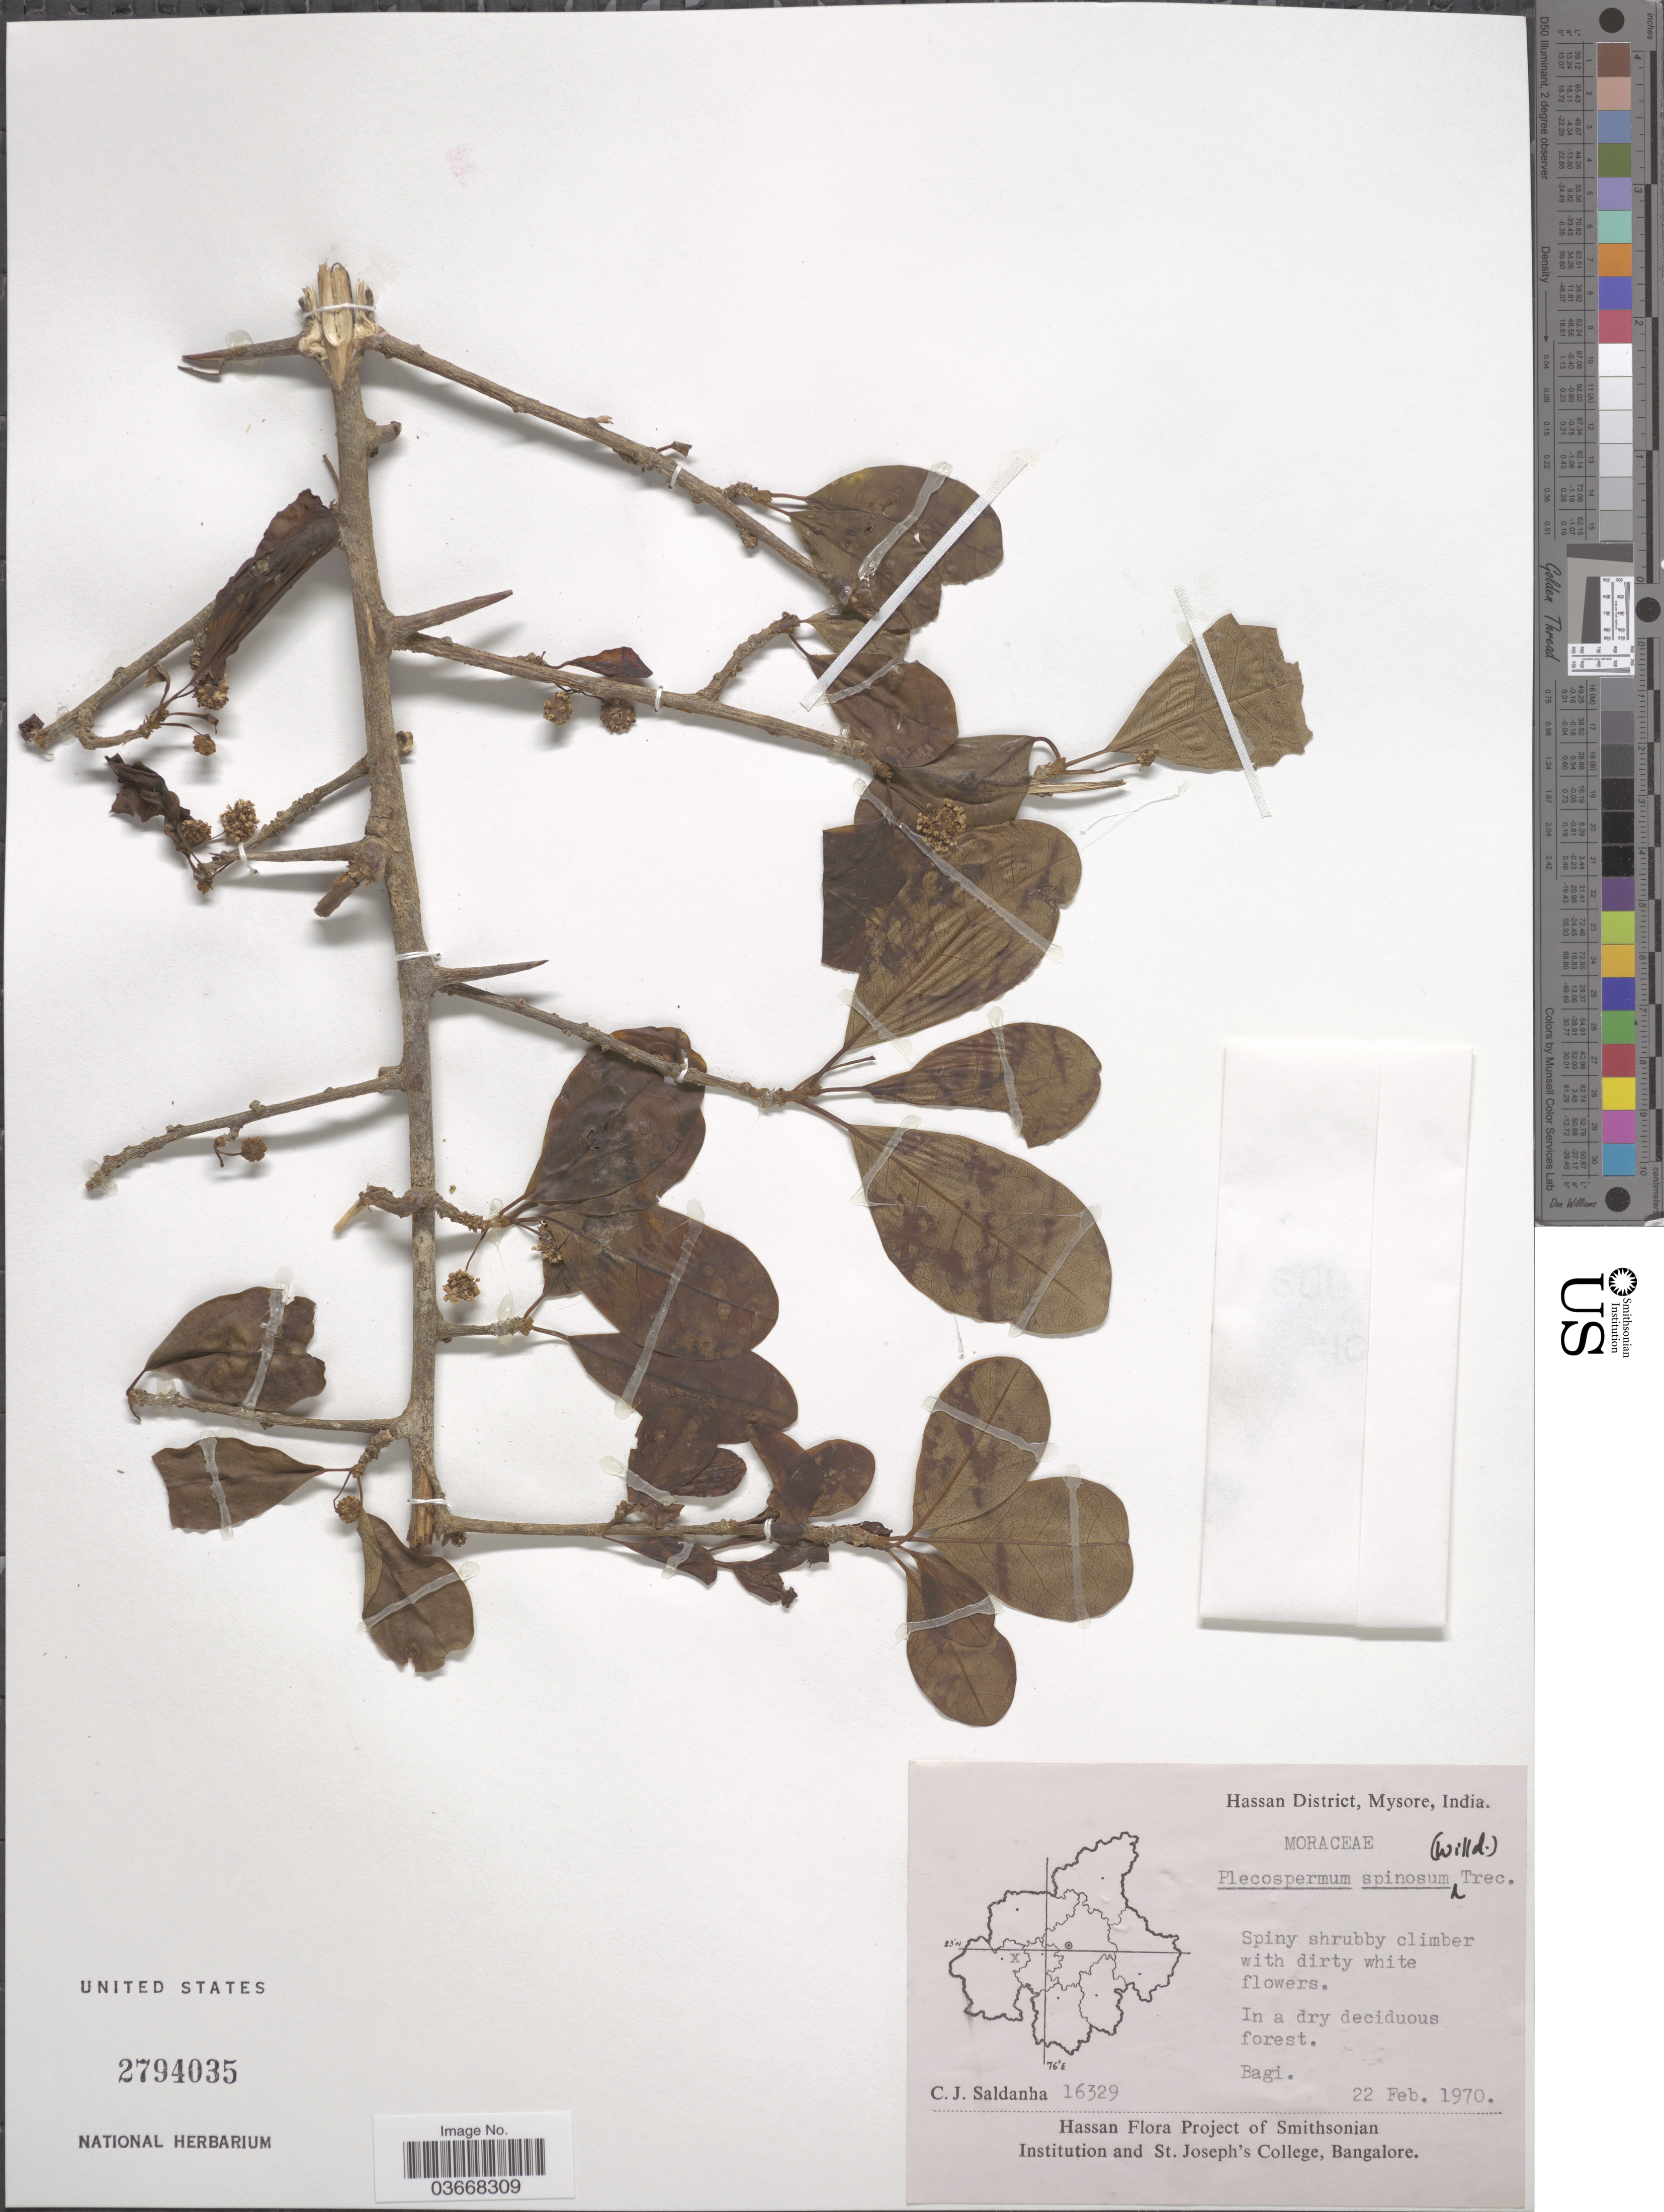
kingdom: Plantae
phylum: Tracheophyta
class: Magnoliopsida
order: Rosales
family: Moraceae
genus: Maclura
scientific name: Maclura spinosa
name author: (Willd.) C.C. Berg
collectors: C. J. Saldanha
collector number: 16329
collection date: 1970-02-22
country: India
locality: Hassan District, Mysore. Bagi.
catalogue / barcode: US 2794035